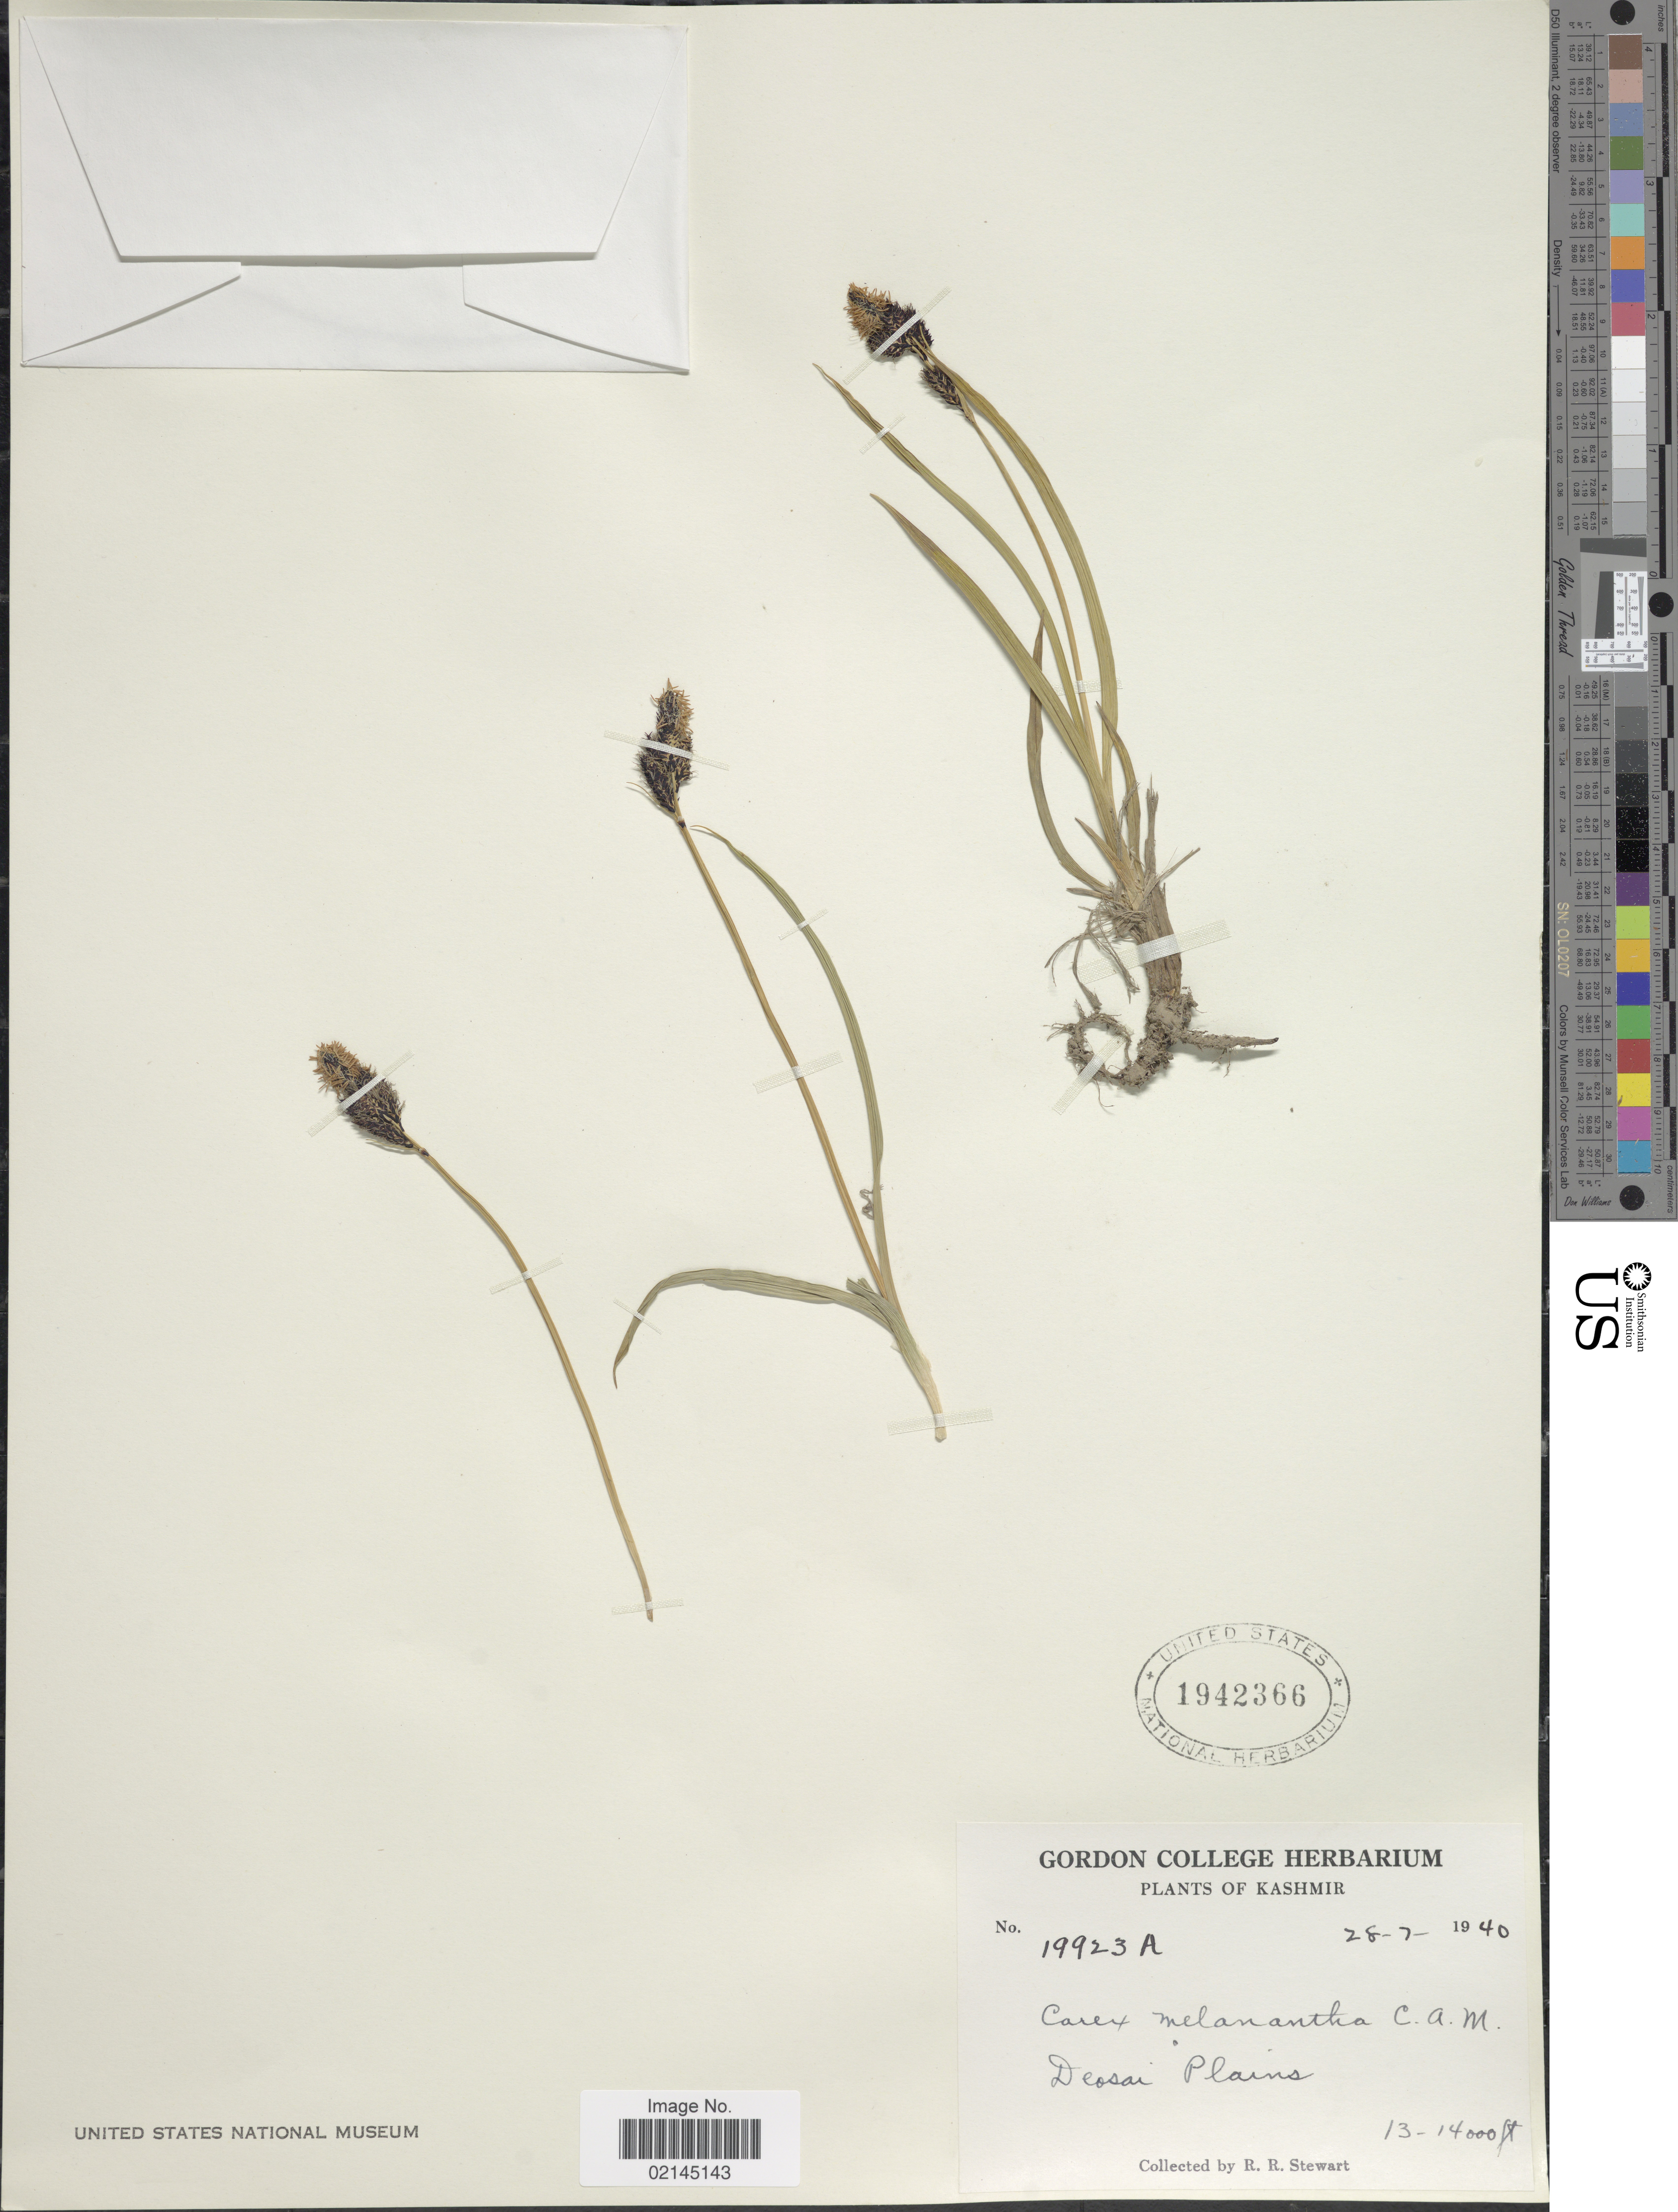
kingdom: Plantae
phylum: Tracheophyta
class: Liliopsida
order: Poales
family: Cyperaceae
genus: Carex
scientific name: Carex melanantha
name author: C.A. Mey.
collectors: R. R. Stewart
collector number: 19923A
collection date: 1940-07-28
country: India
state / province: Jammu and Kashmir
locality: Kashmir, Deosai Plains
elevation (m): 3962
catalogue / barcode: US 1942366